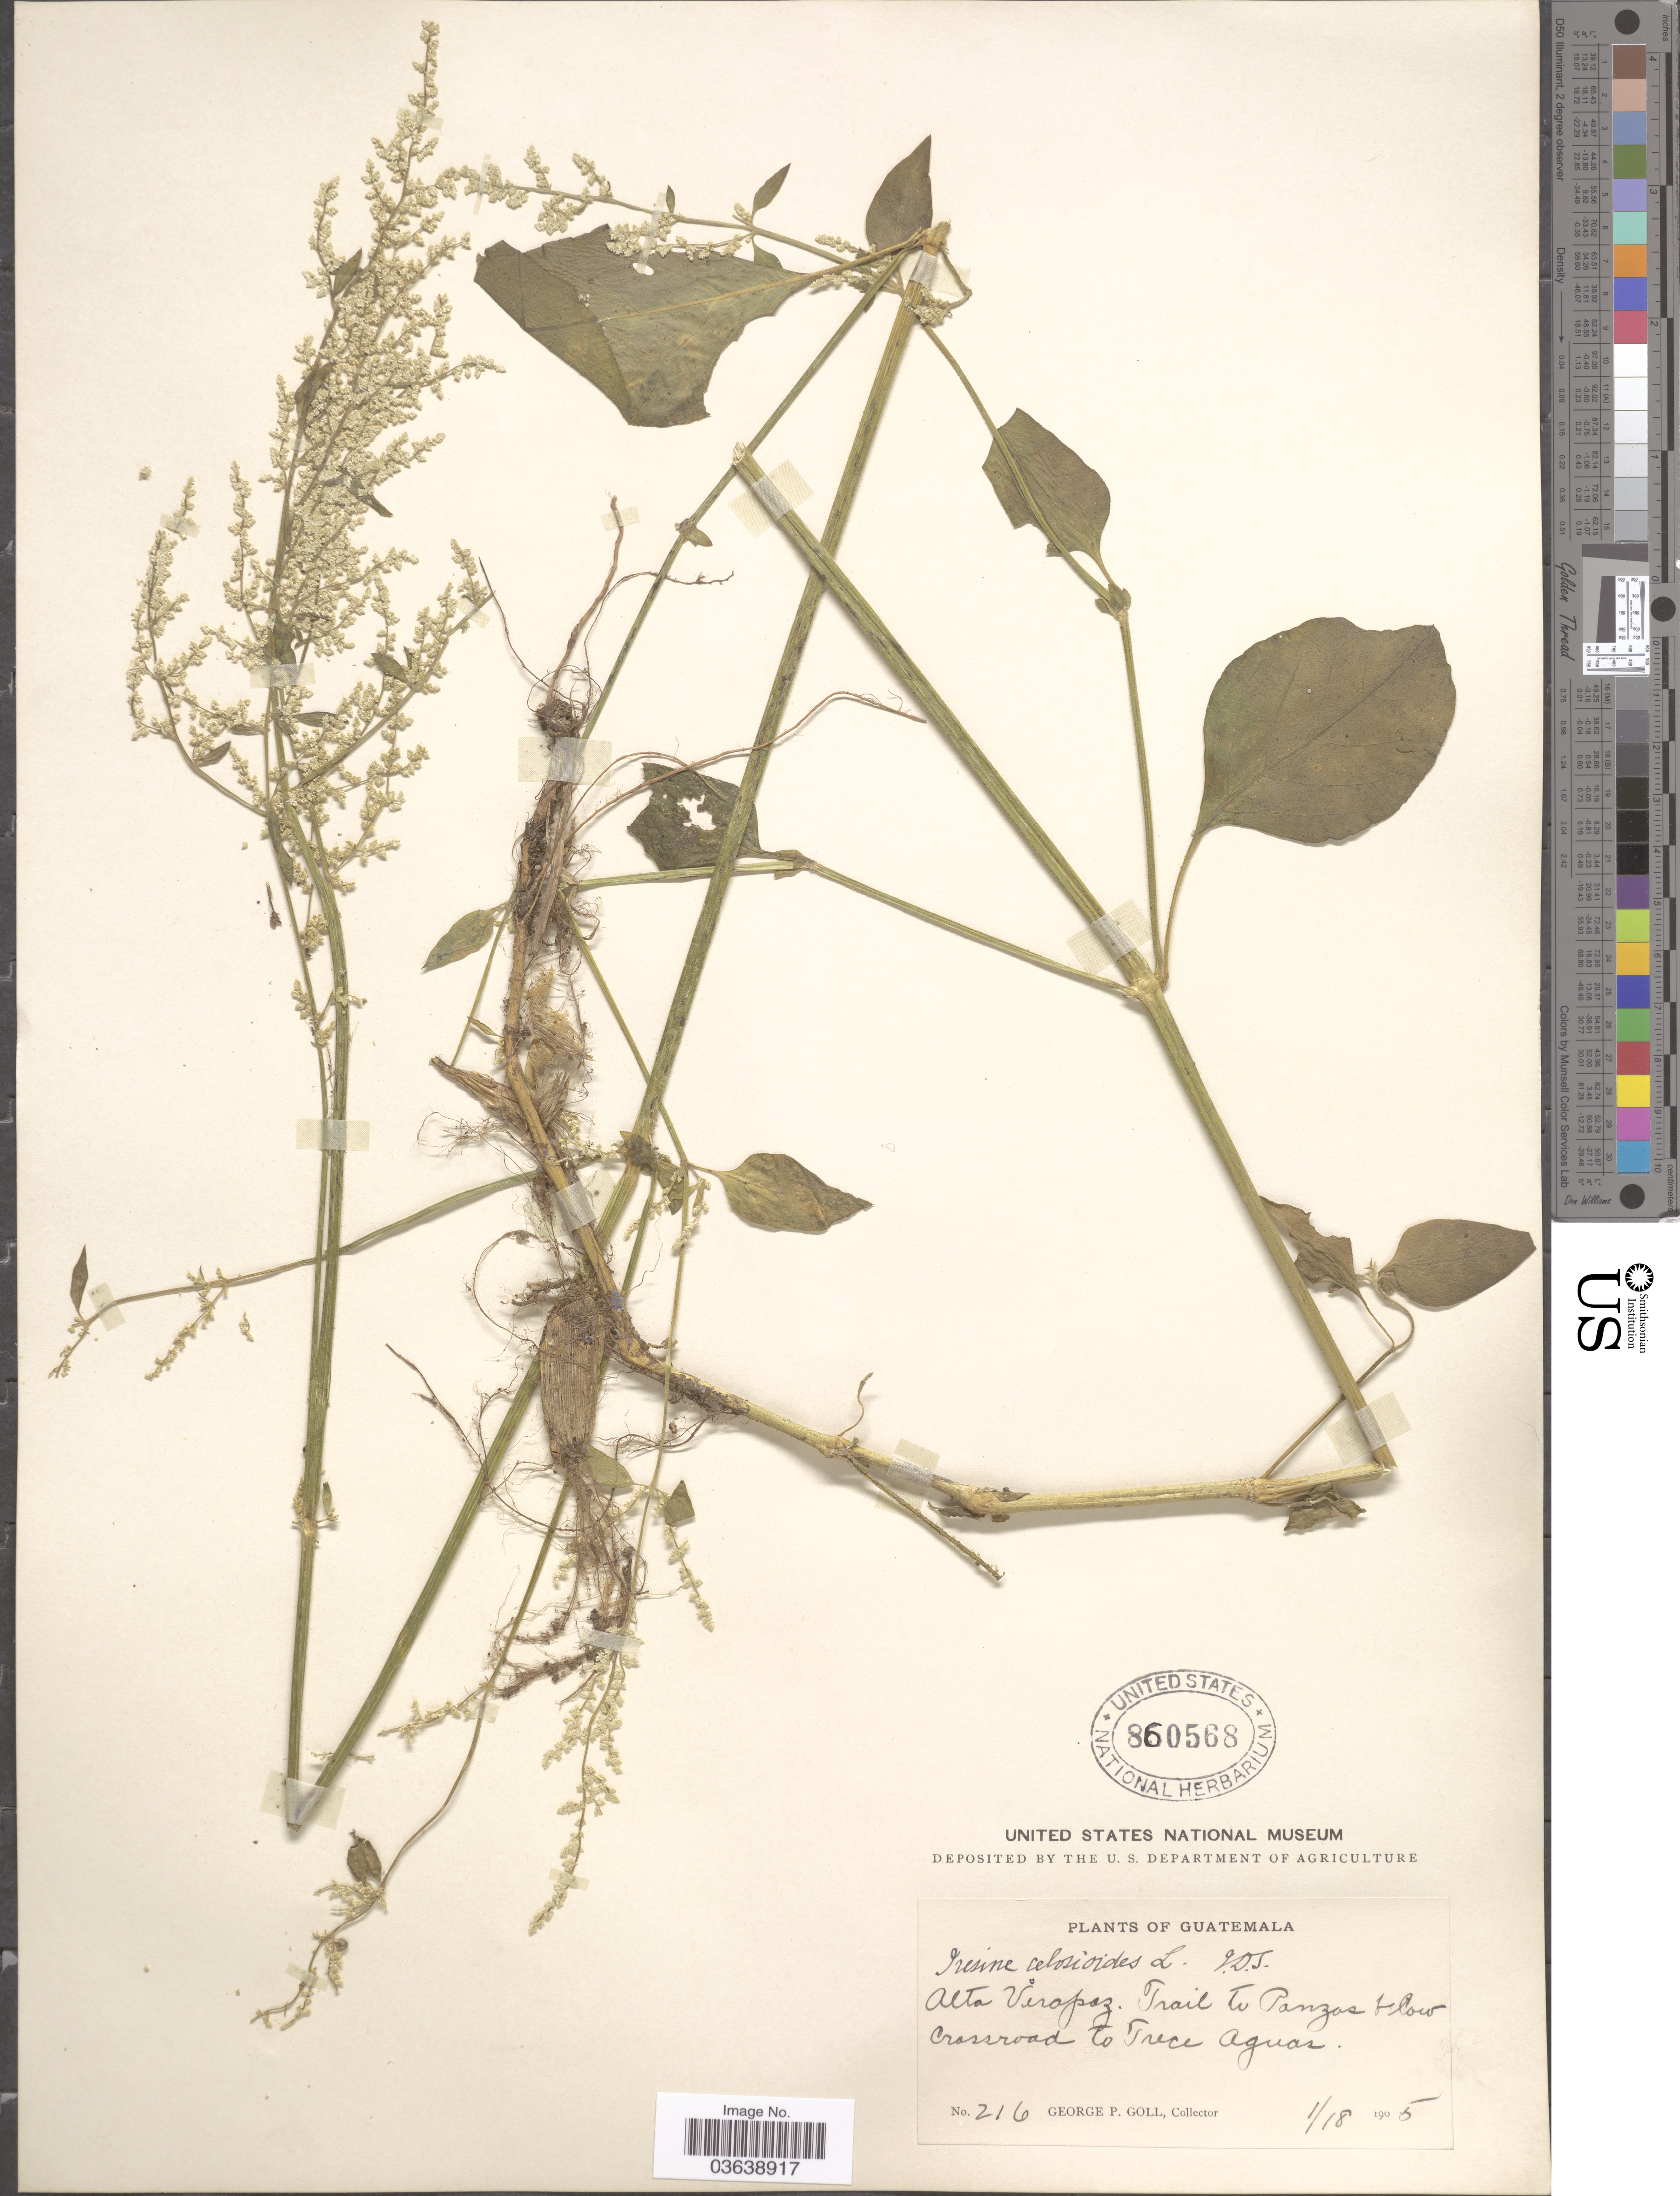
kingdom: Plantae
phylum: Tracheophyta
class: Magnoliopsida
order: Caryophyllales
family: Amaranthaceae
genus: Iresine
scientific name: Iresine celosia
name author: L.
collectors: G. P. Goll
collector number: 216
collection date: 1905-01-18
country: Guatemala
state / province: Alta Verapaz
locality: Trail to Panzas flow. Crossroad to Trece Aguas.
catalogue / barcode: US 860568